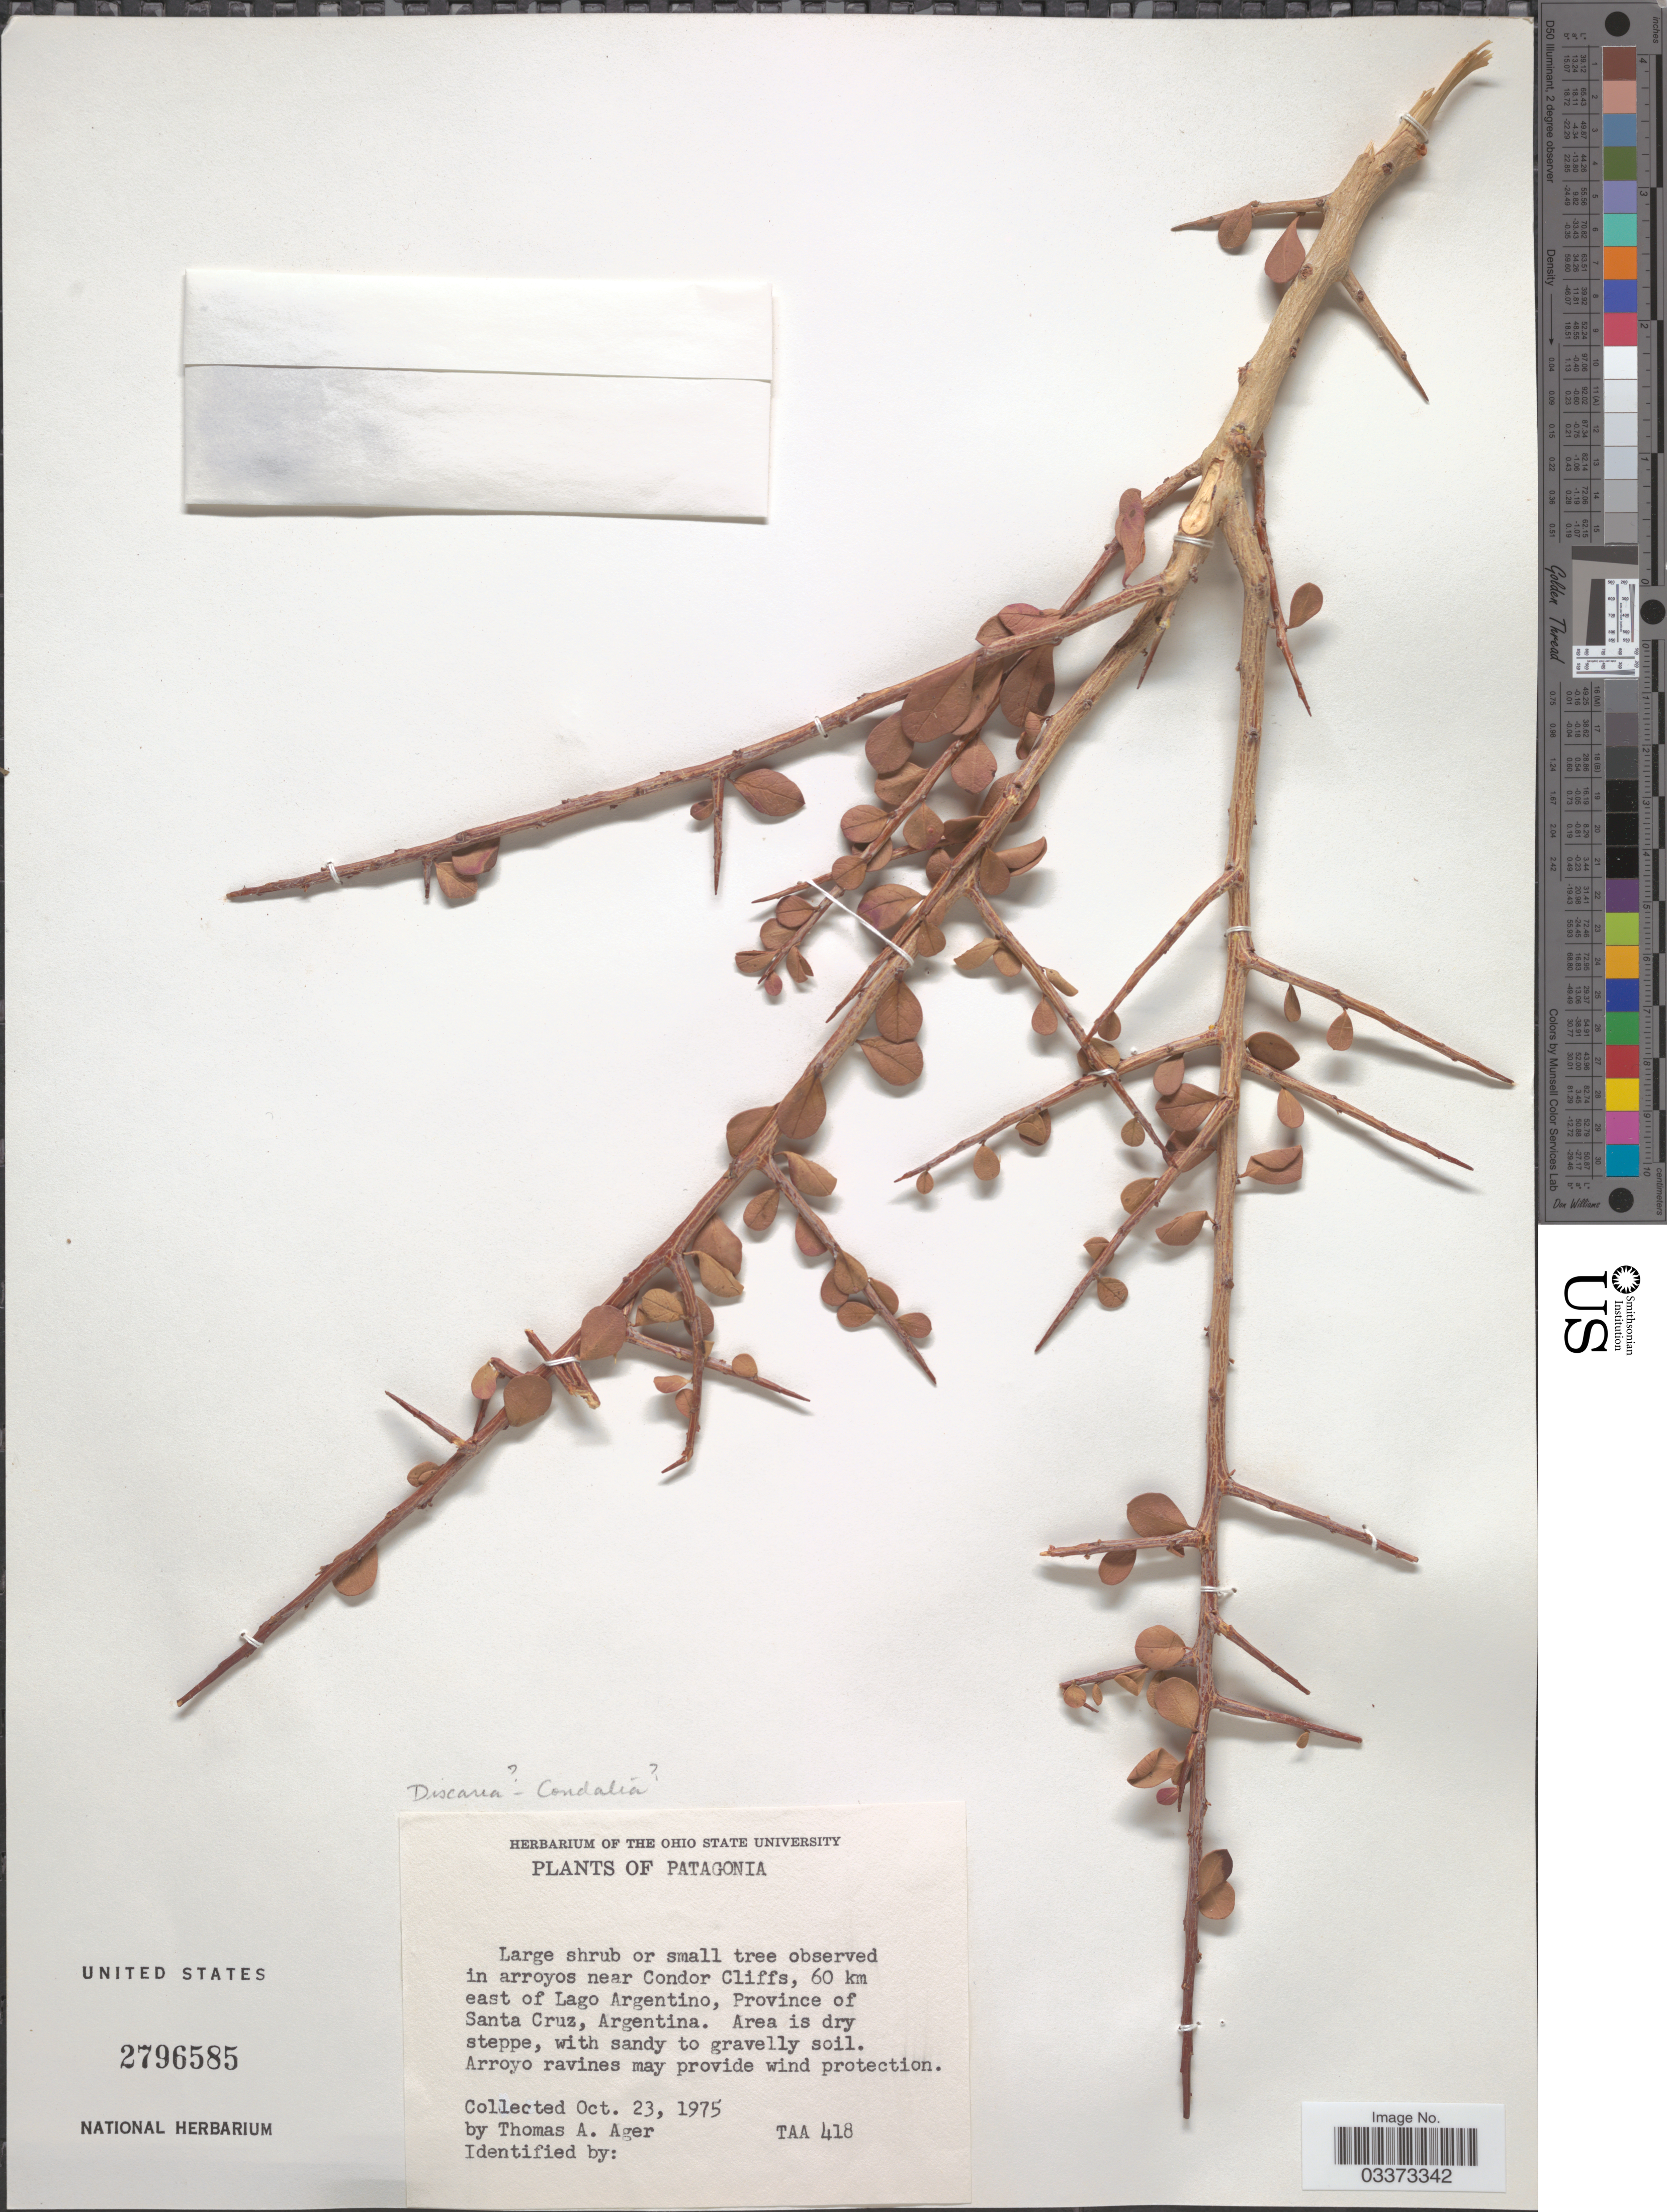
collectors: T. A. Ager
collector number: TAA 418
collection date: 1975-10-23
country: Argentina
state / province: Santa Cruz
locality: Patagonia. Observed in arroyos near Condor Cliffs, 60 km east of Lago Argentino. Area is dry steppe.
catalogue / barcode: US 2796585